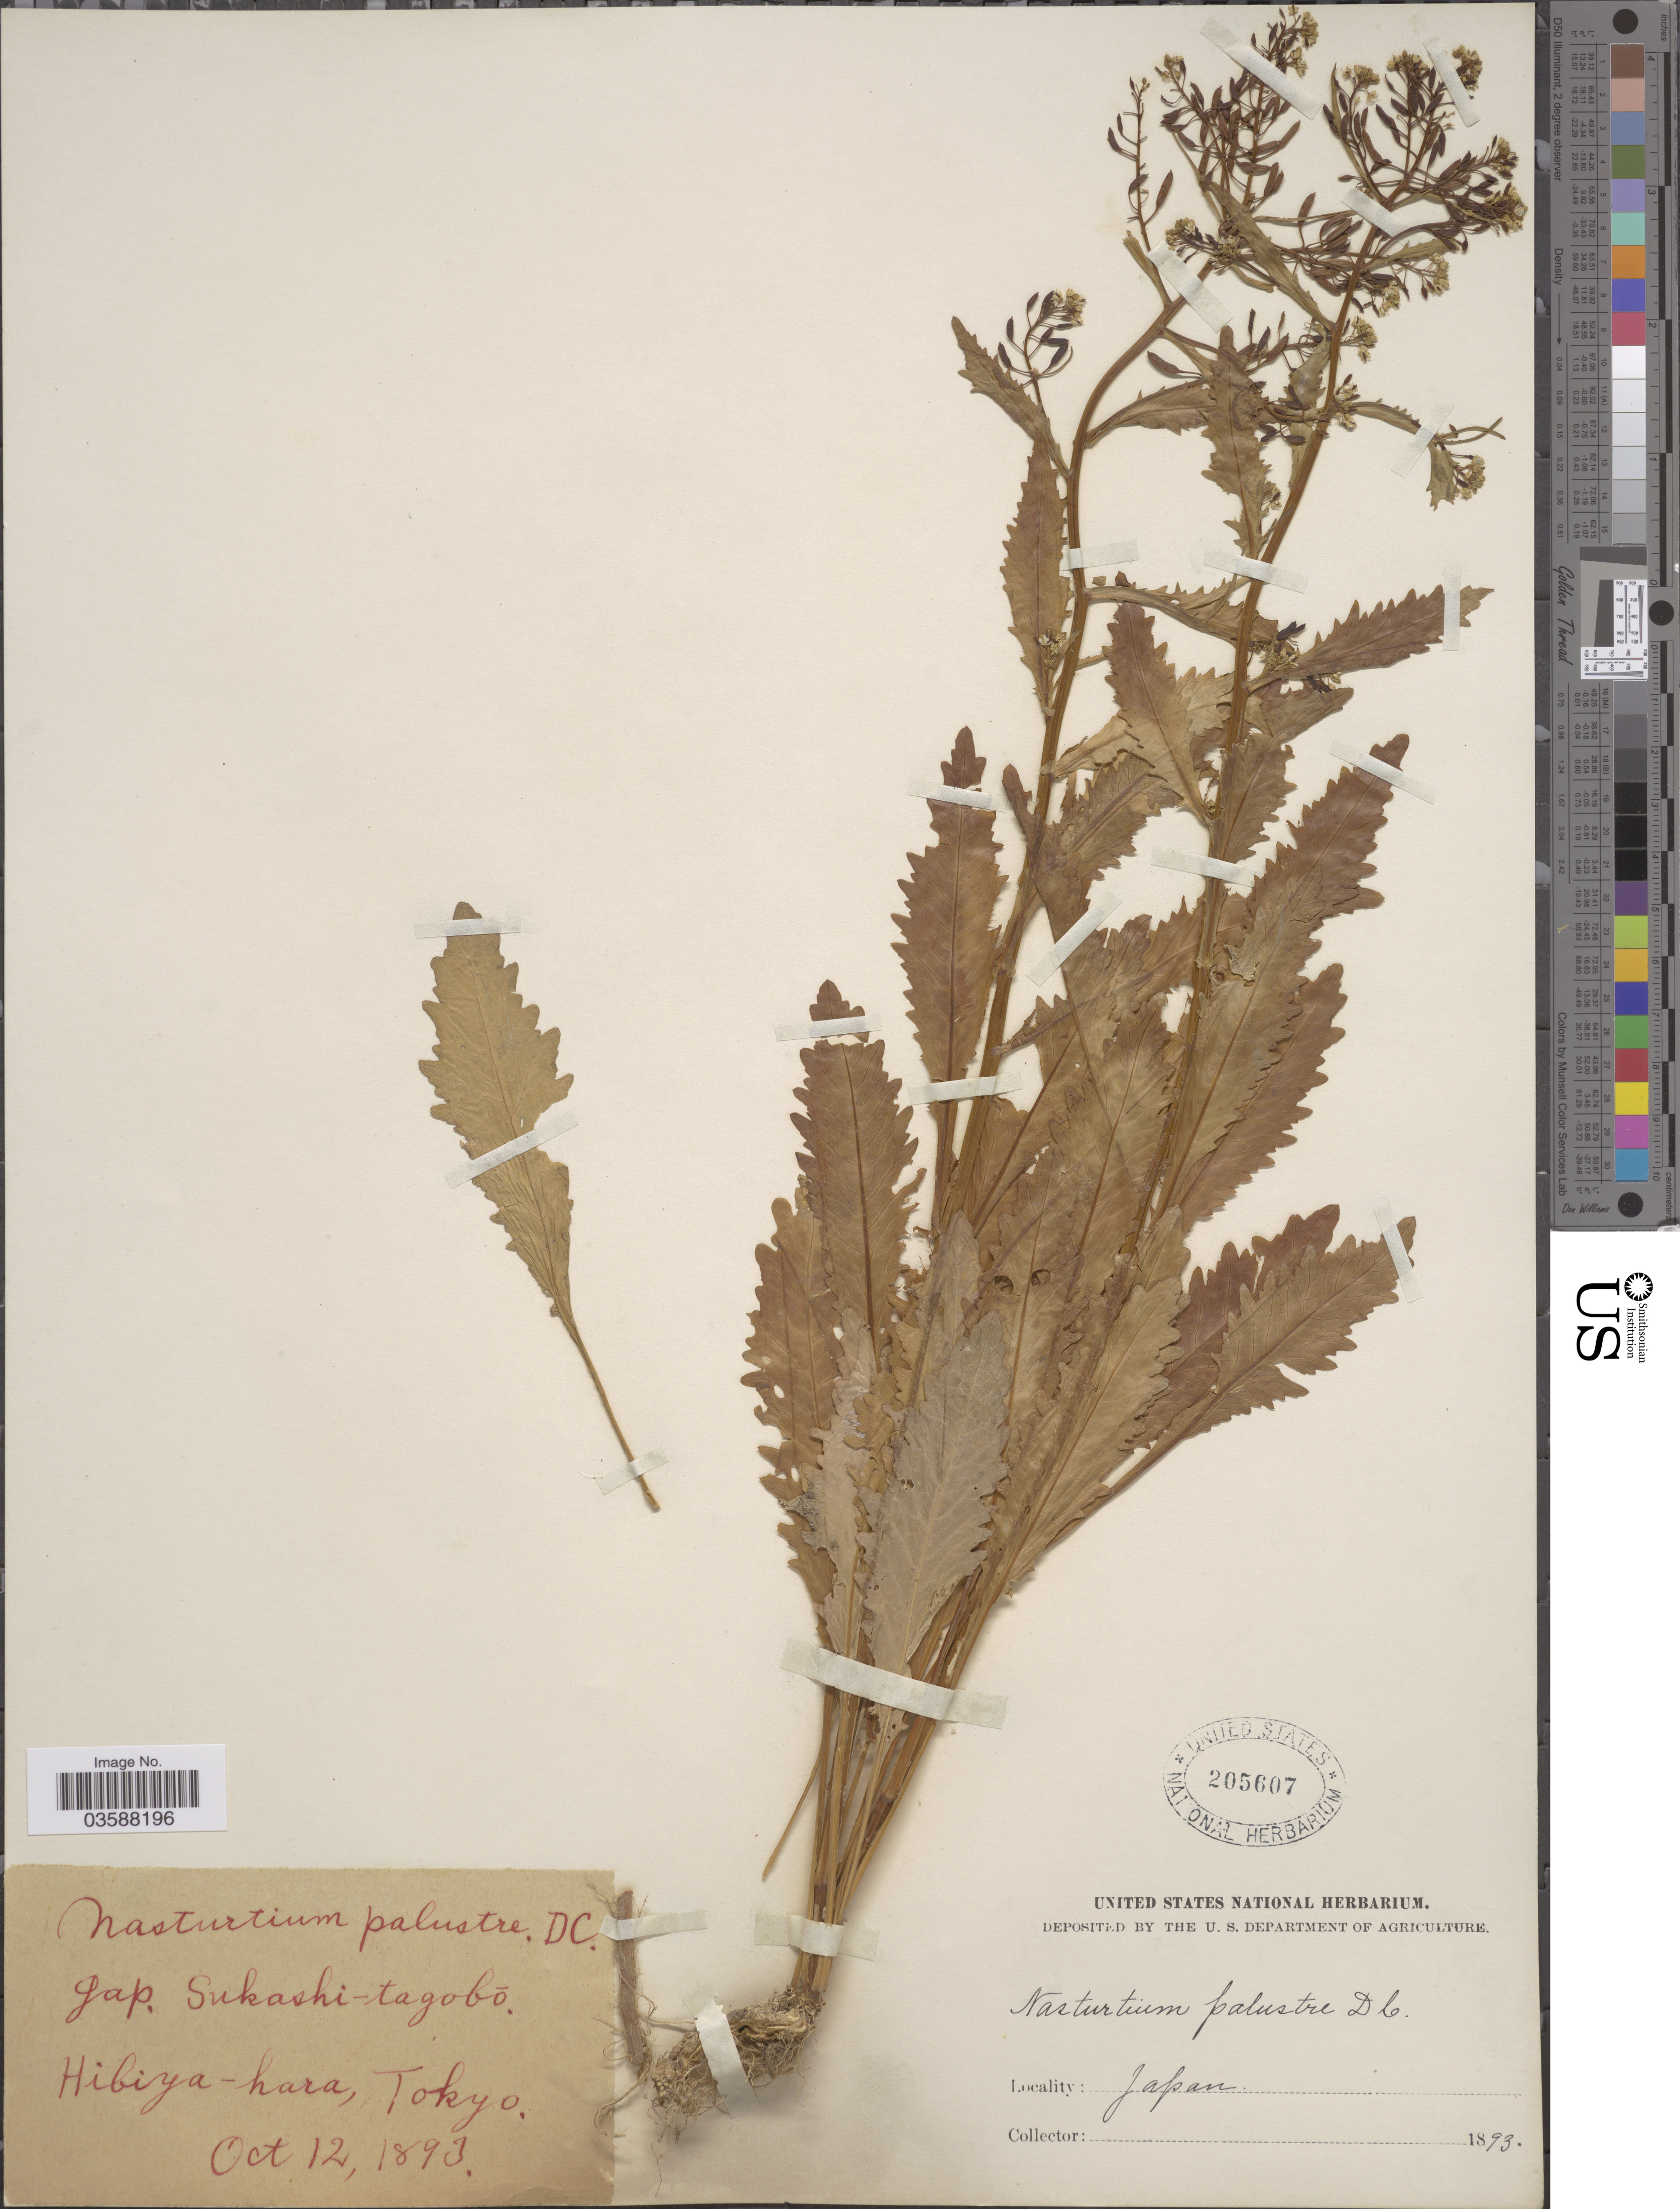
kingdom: Plantae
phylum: Tracheophyta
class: Magnoliopsida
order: Brassicales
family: Brassicaceae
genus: Rorippa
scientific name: Rorippa palustris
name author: (L.) Besser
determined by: Strong, M. T., (US), Smithsonian Institution - National Museum of Natural History (UNITED STATES)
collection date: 1893-10-12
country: Japan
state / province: Tokyo, Federal City of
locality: Hibiya-hara, Tokyo.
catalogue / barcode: US 205607